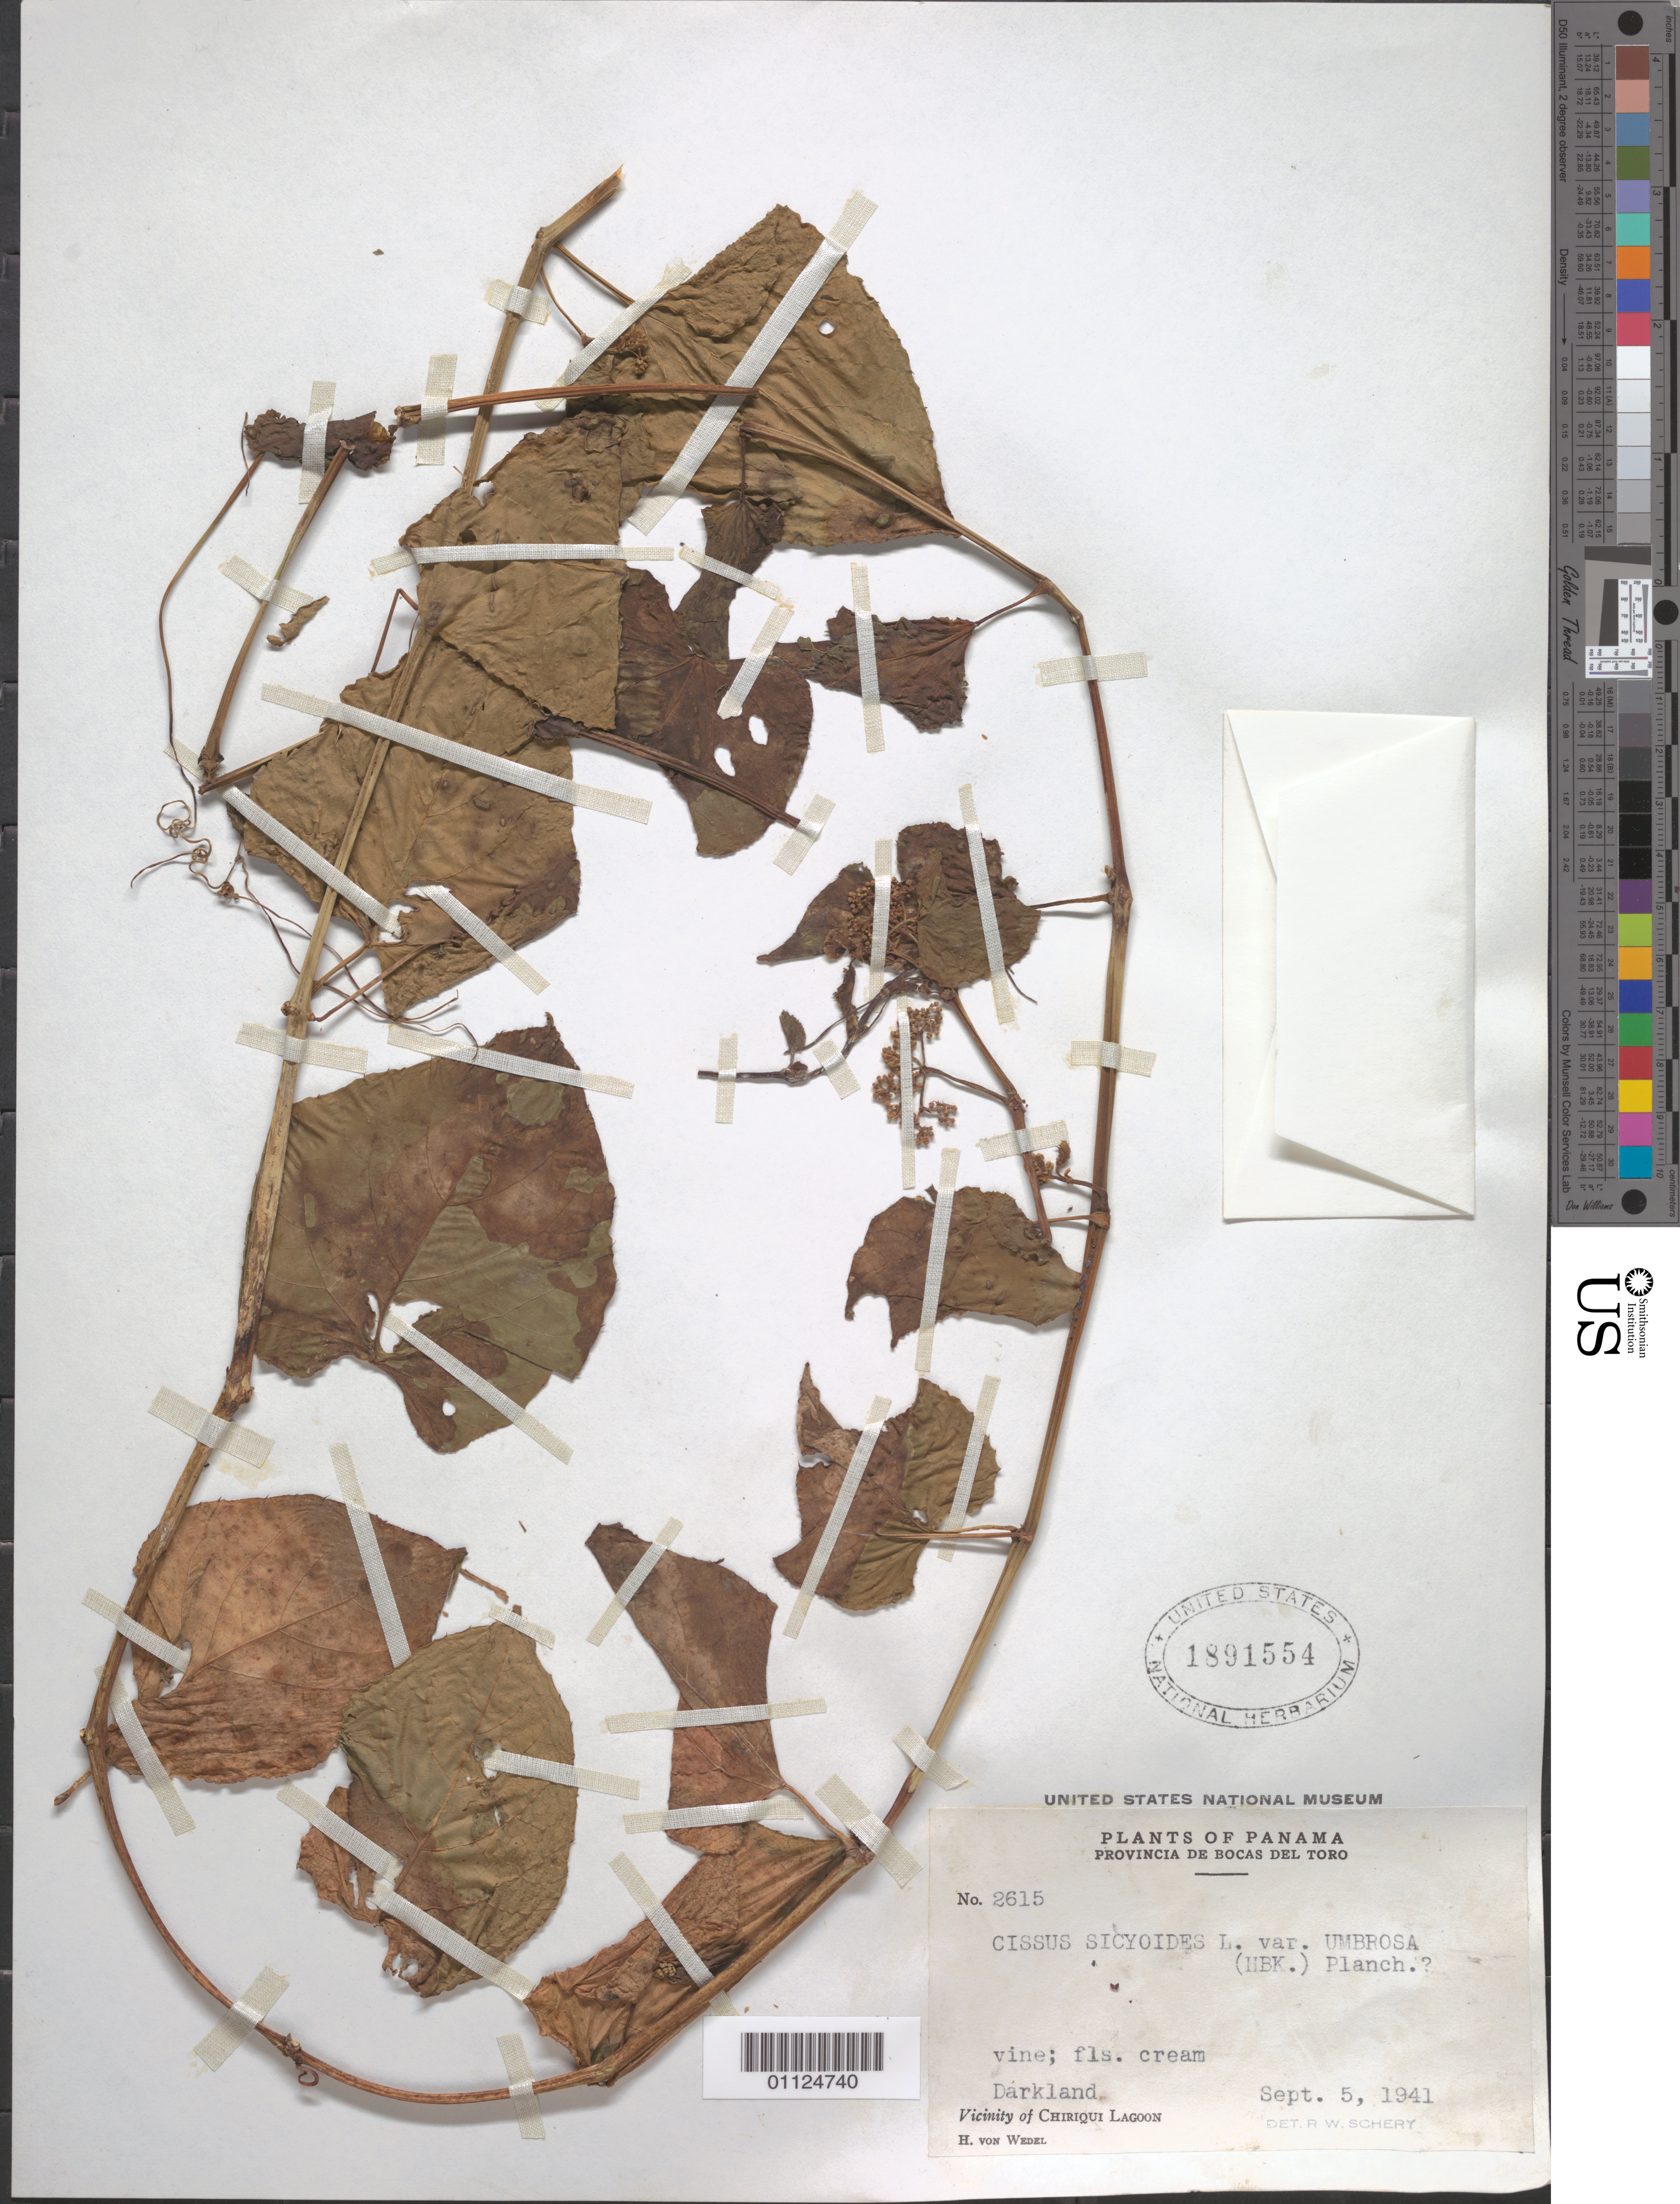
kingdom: Plantae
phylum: Tracheophyta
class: Magnoliopsida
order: Vitales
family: Vitaceae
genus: Cissus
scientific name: Cissus verticillata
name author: (L.) Nicolson & C.E. Jarvis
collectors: H. von Wedel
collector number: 2615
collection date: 1941-09-05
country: Panama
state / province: Bocas del Toro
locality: Darksland. Vicinity of Chiriqui Lagoon.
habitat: Vine.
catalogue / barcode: US 1891554